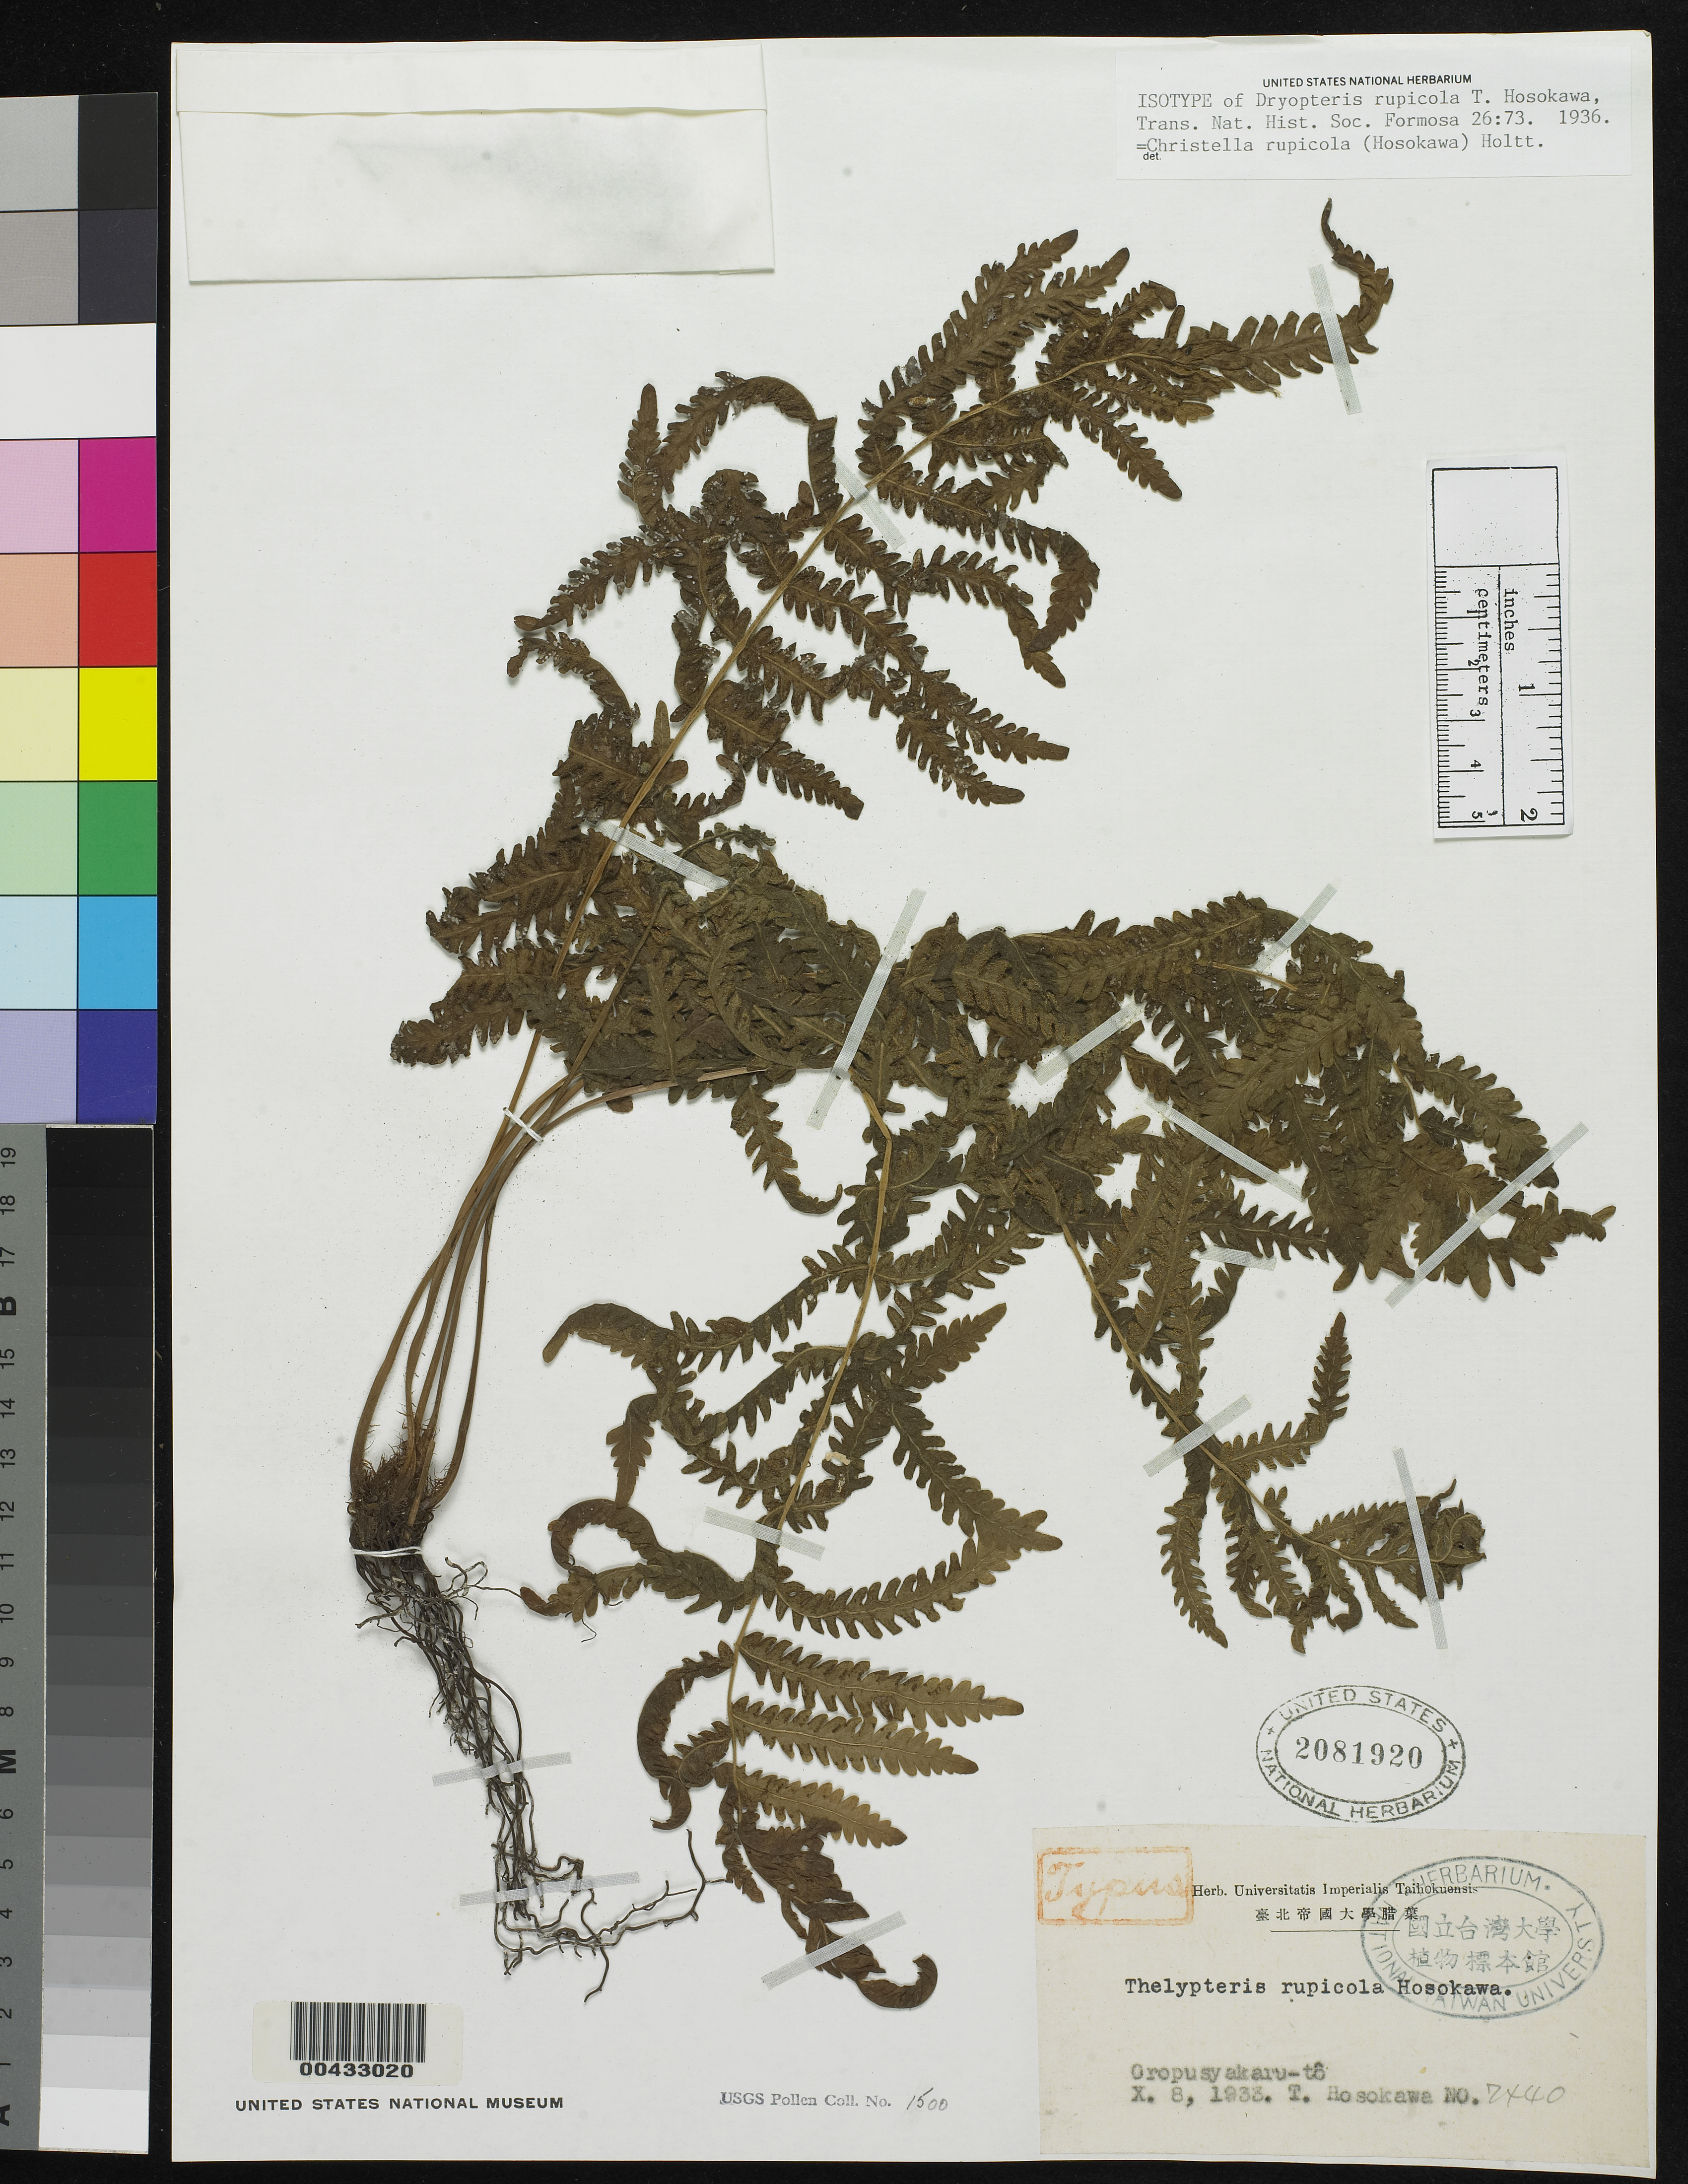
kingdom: Plantae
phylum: Tracheophyta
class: Polypodiopsida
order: Polypodiales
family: Dryopteridaceae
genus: Dryopteris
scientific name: Dryopteris rupicola Hosok., nom. illeg.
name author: Hosok.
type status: Isotype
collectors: T. Hosokawa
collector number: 7440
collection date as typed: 08 Dec 1933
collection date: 1933-12-08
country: Palau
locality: Oropusyakaru-to.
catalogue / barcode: US 2081920